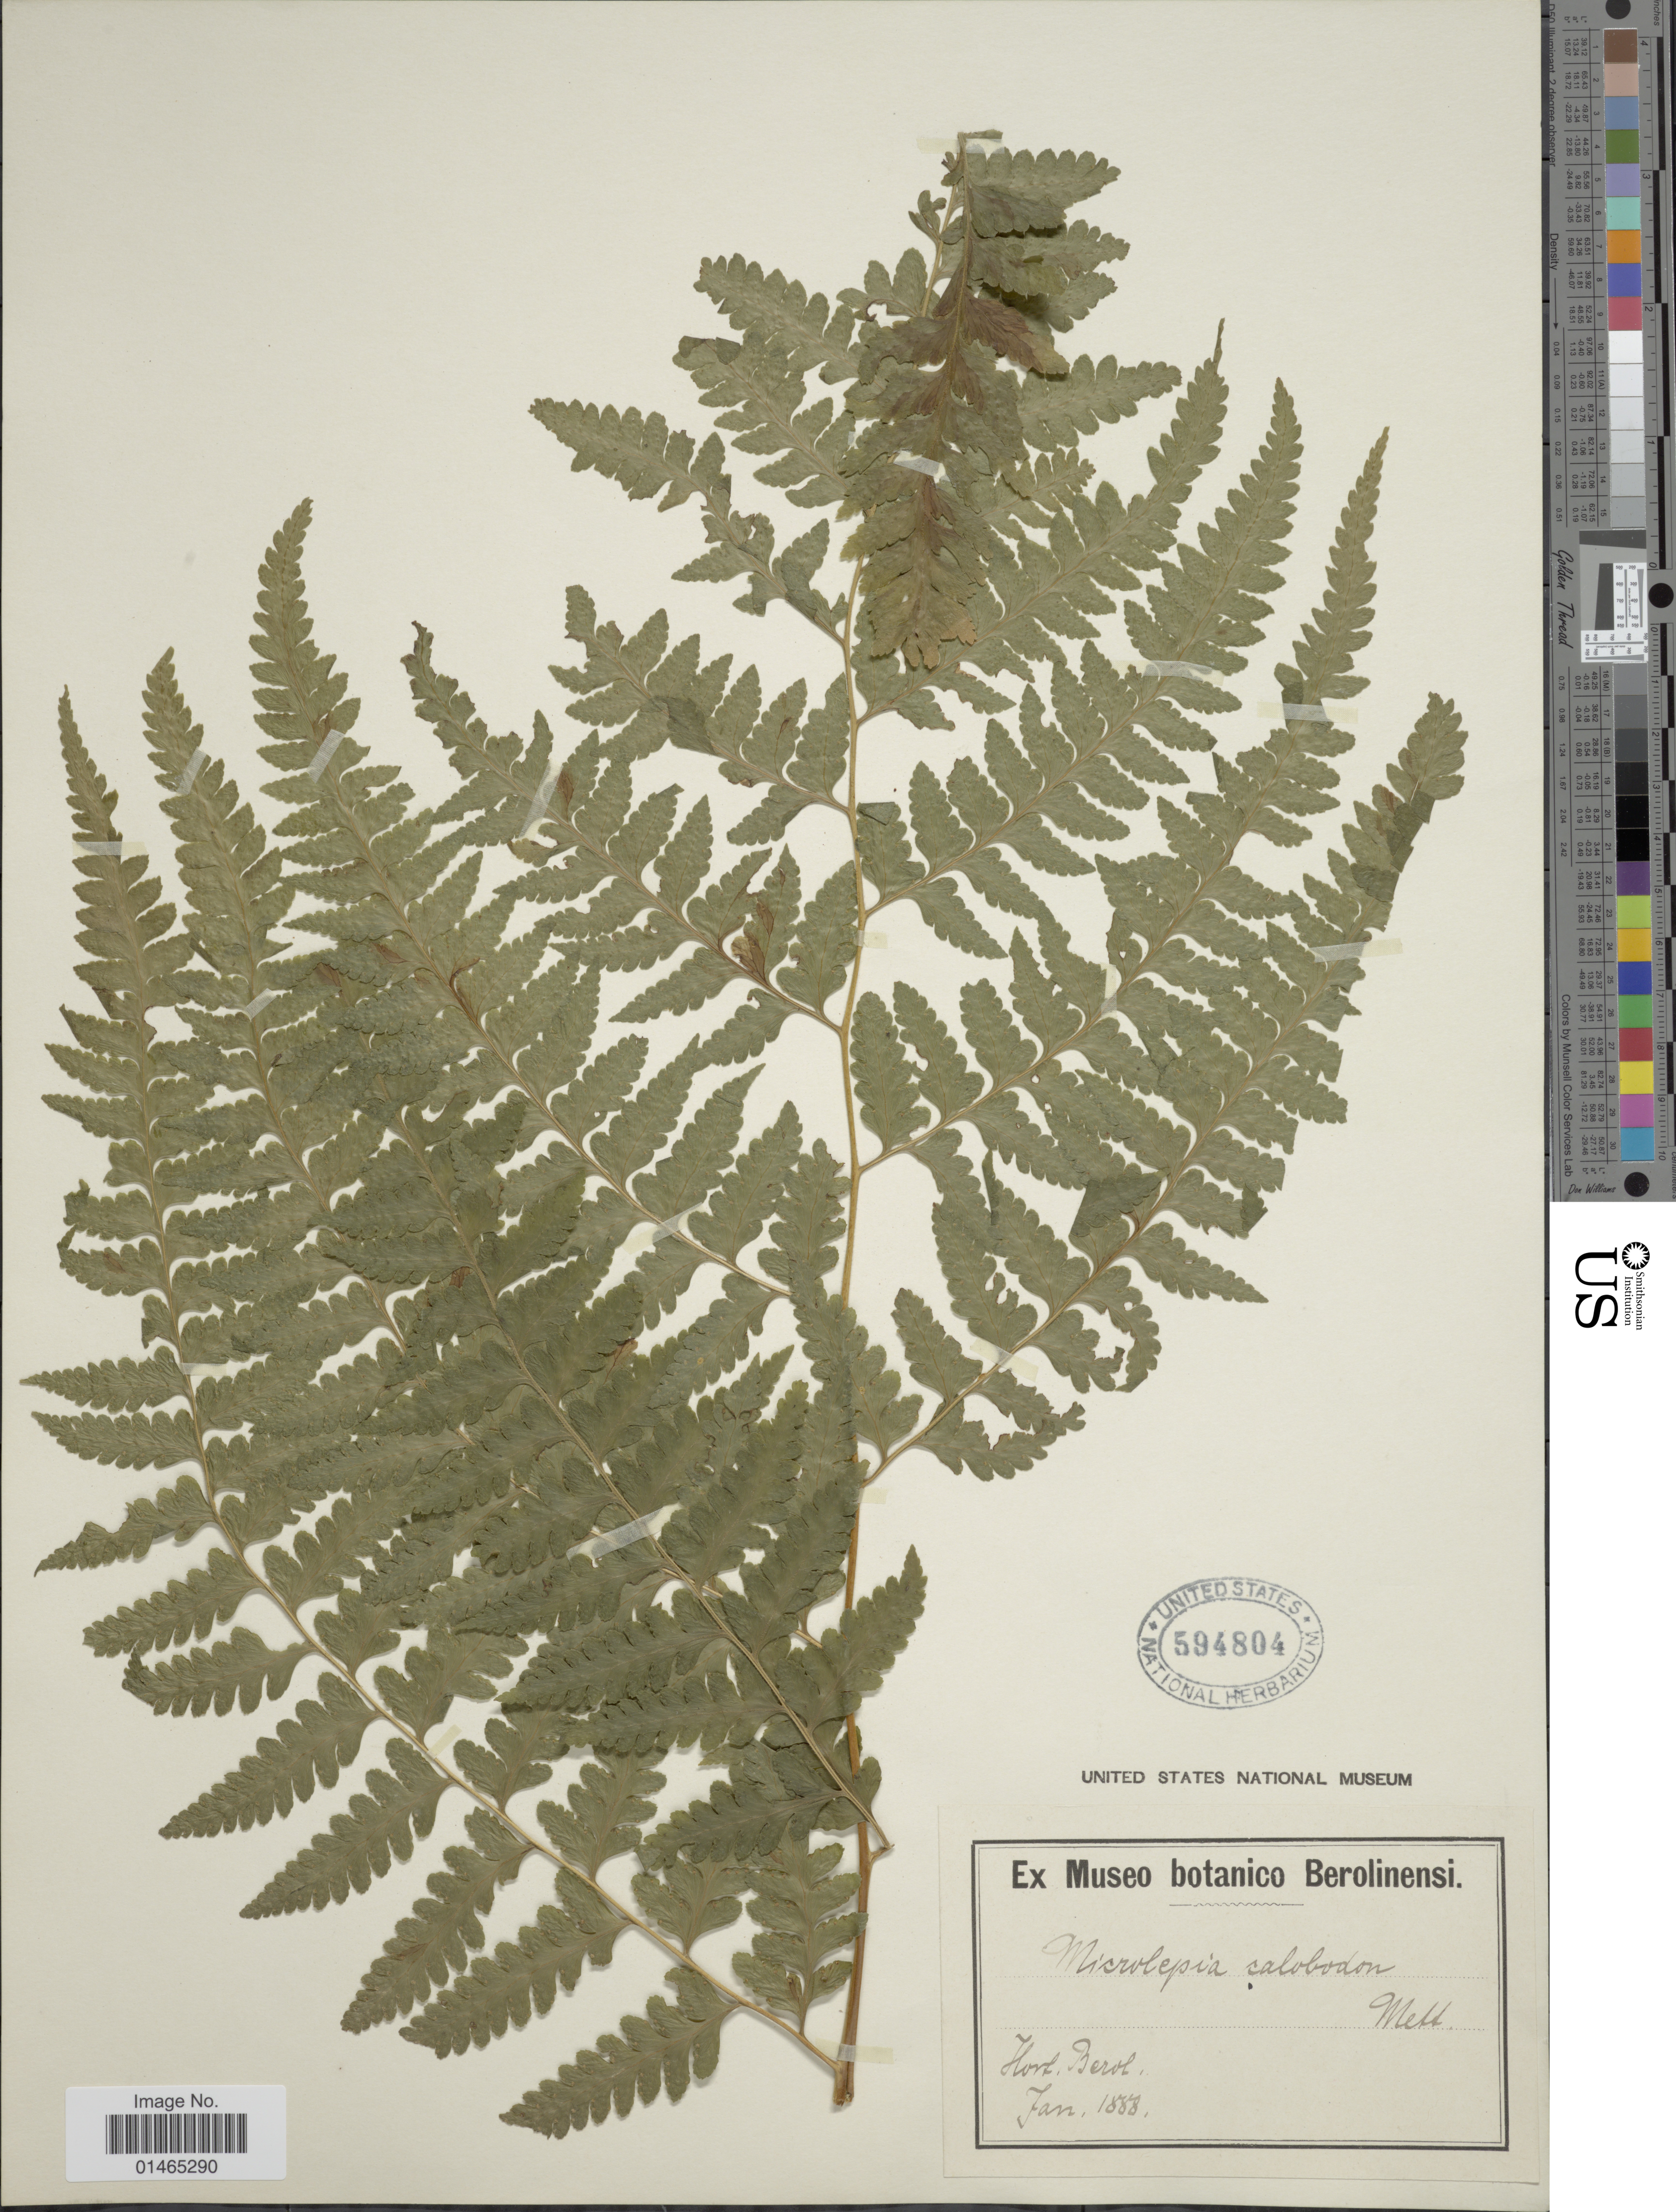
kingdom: Plantae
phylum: Tracheophyta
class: Polypodiopsida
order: Polypodiales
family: Dennstaedtiaceae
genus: Dennstaedtia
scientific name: Dennstaedtia madagascariensis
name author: (Kunze) Tardieu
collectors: ex Museo Botanico Berolinensi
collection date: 1888-01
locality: Hort. Berol.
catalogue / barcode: US 594804